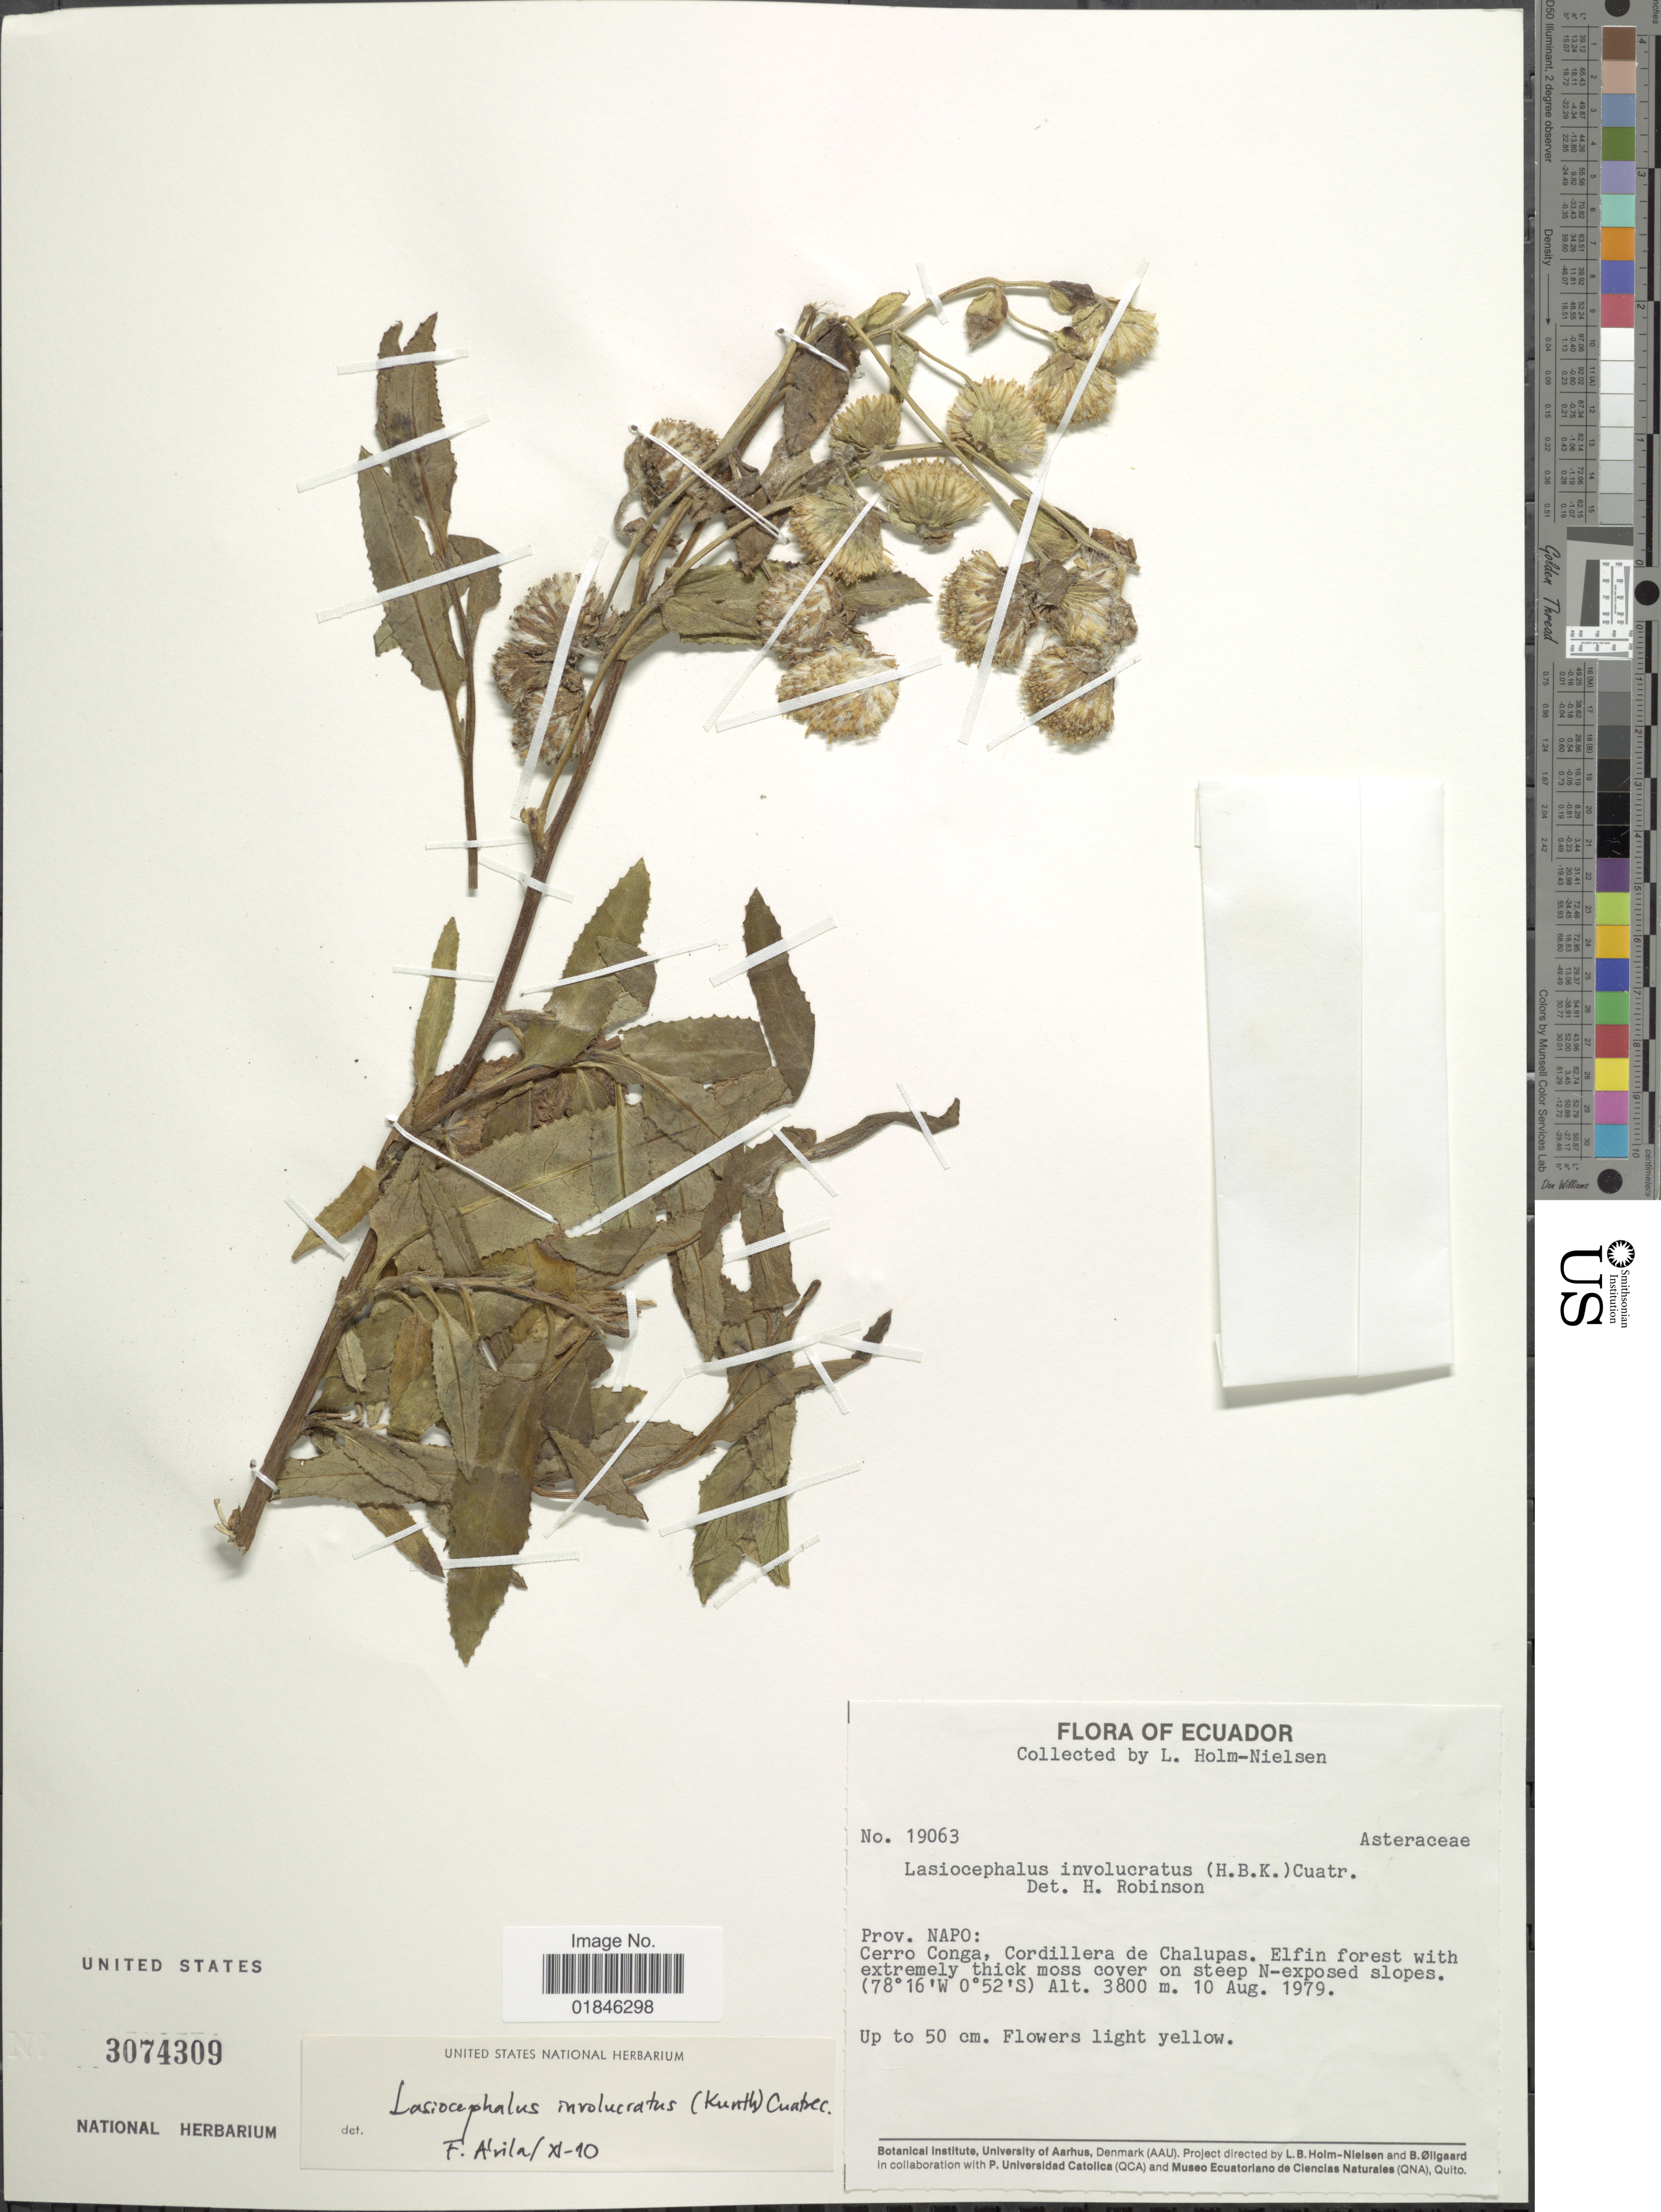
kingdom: Plantae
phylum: Tracheophyta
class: Magnoliopsida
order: Asterales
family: Asteraceae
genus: Senecio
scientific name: Senecio involucratus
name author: (Kunth) DC.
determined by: Salomon, Luciana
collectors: L. B. Holm-Nielsen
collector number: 19063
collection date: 1979-08-10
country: Ecuador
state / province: Napo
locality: Prov. Napo: Cerro Conga, Cordillera de Chalupas. Elfin forest with extremely thick moss cover on steep N-exposed slopes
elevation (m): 3800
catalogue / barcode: US 3074309